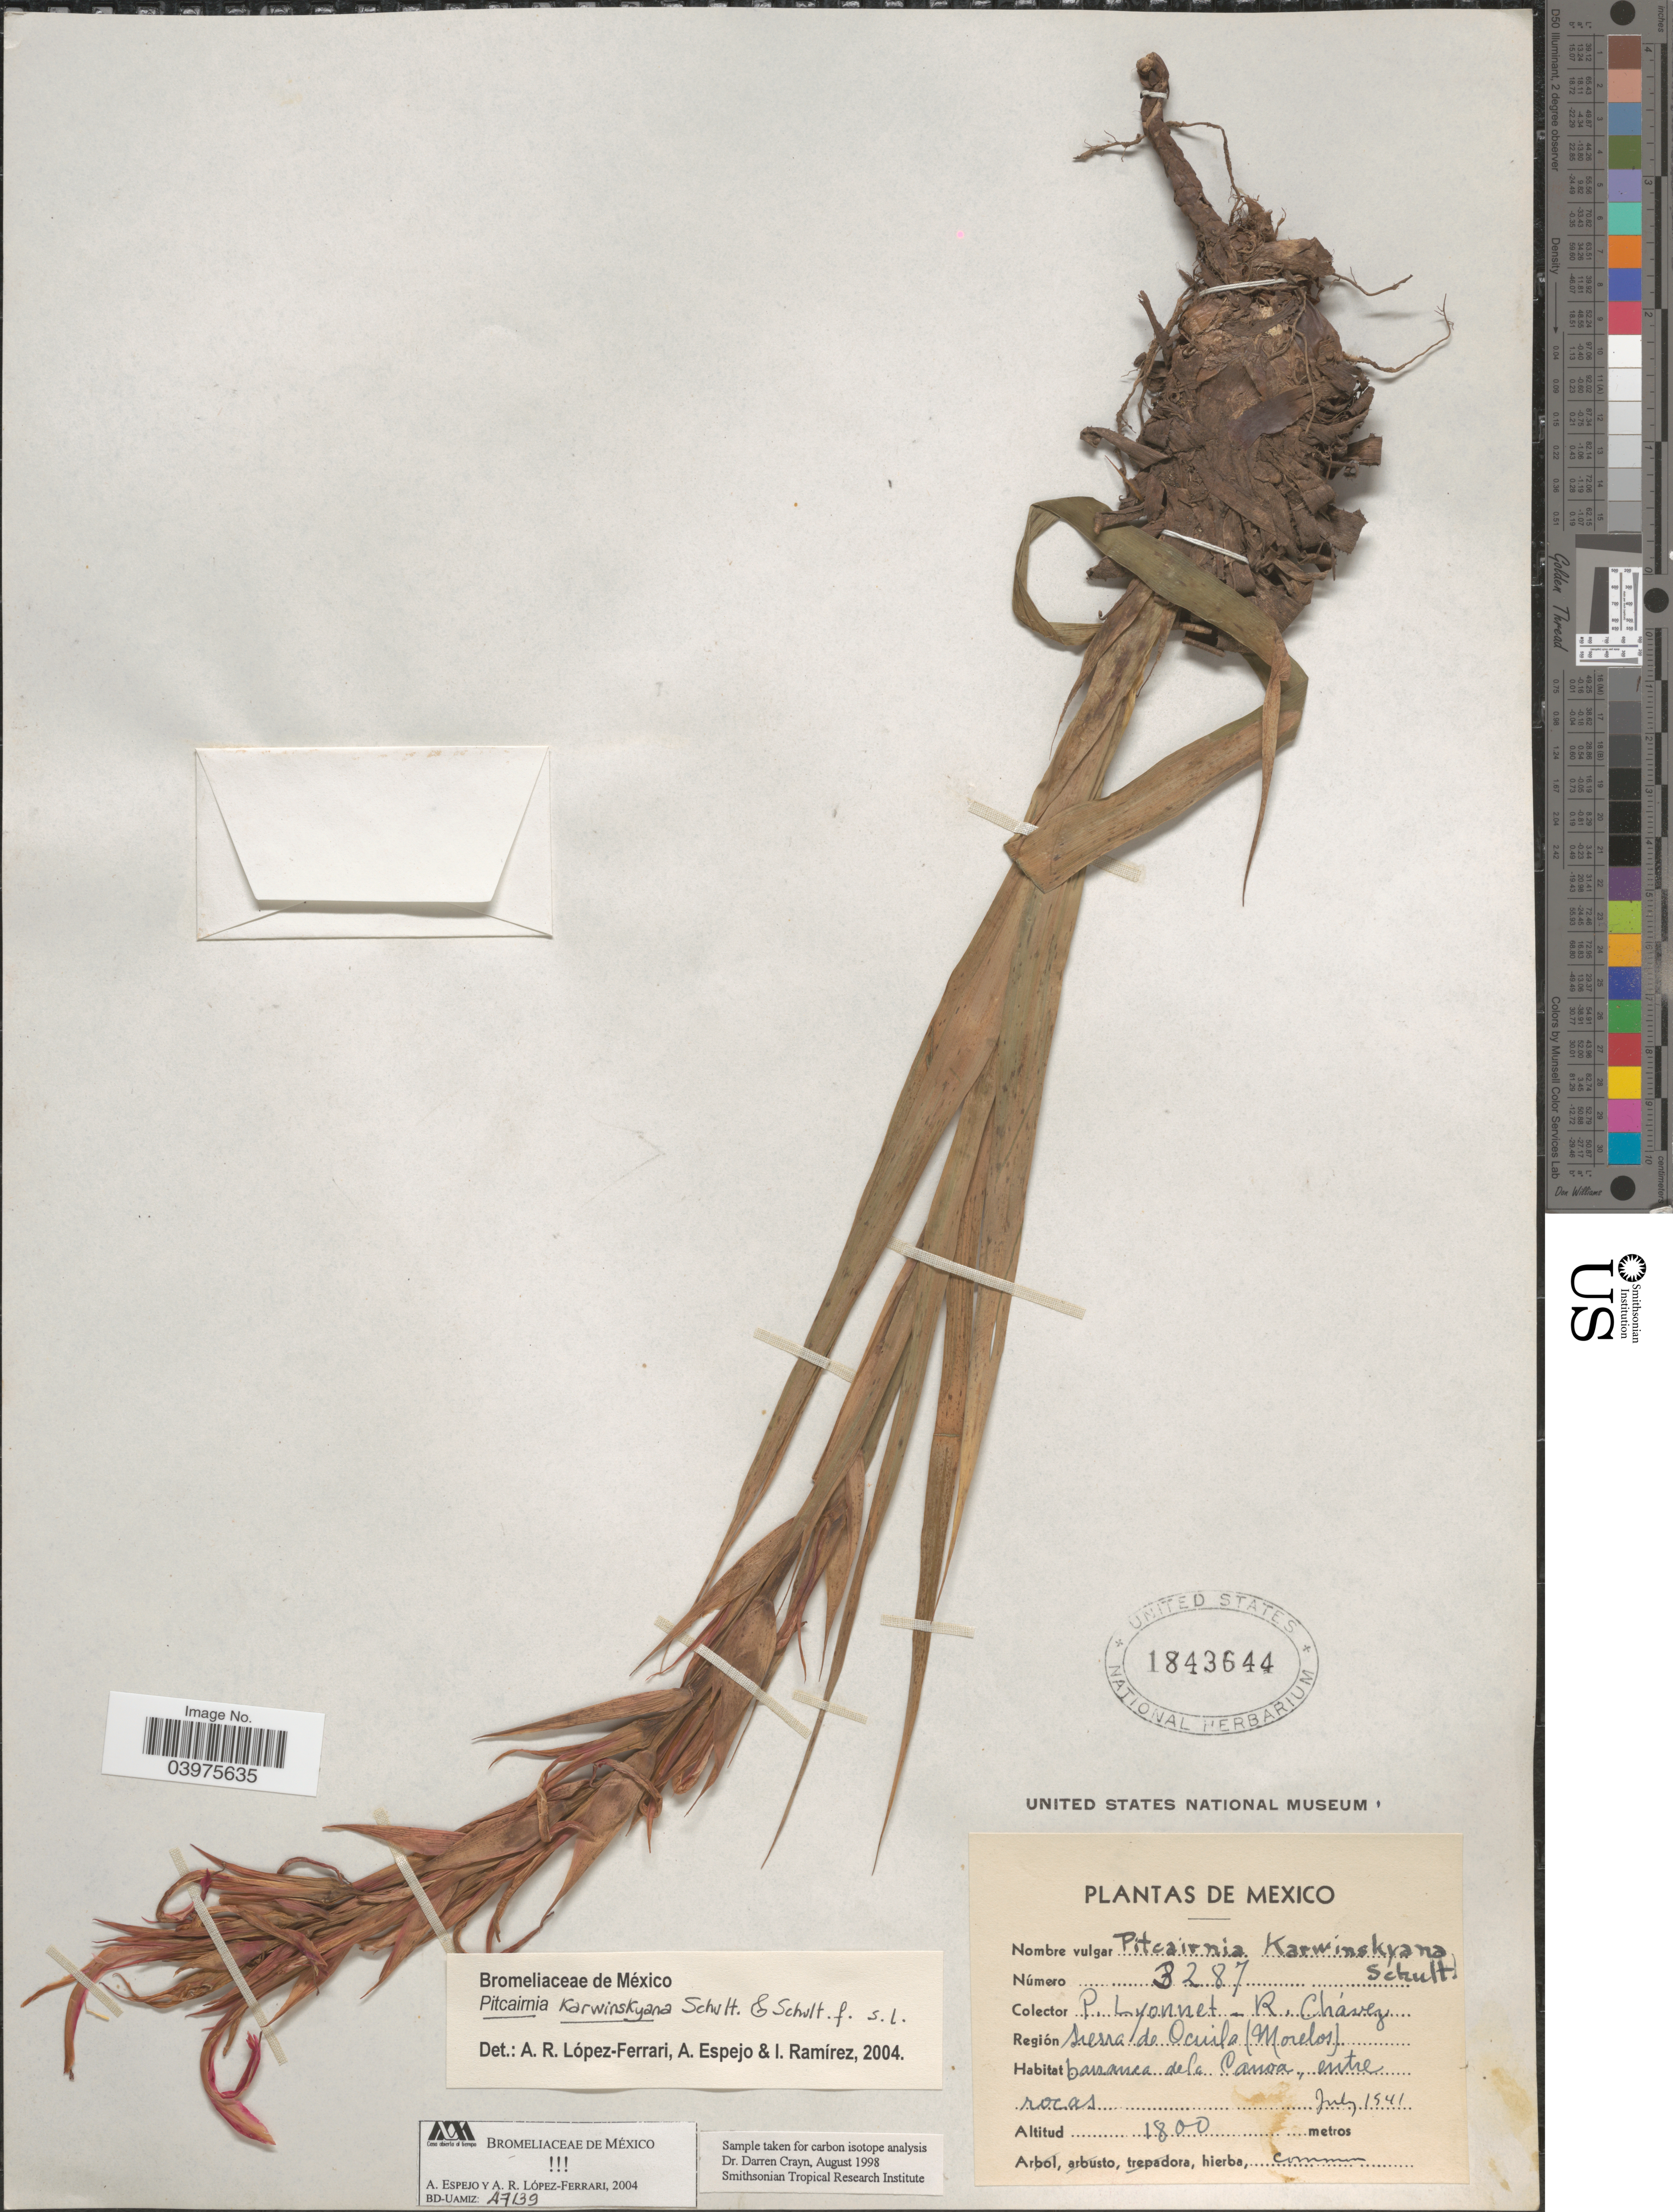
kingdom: Plantae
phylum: Tracheophyta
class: Liliopsida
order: Poales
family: Bromeliaceae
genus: Pitcairnia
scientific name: Pitcairnia karwinskyana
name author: Schult. & Schult. f.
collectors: P. Lyonnet & R. Chávez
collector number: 3287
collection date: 1941-07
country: Mexico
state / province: Morelos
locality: Región Sierra de Ocuila. Barranca de la Canoa, entre rocas.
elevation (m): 1800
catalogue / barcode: US 1843644